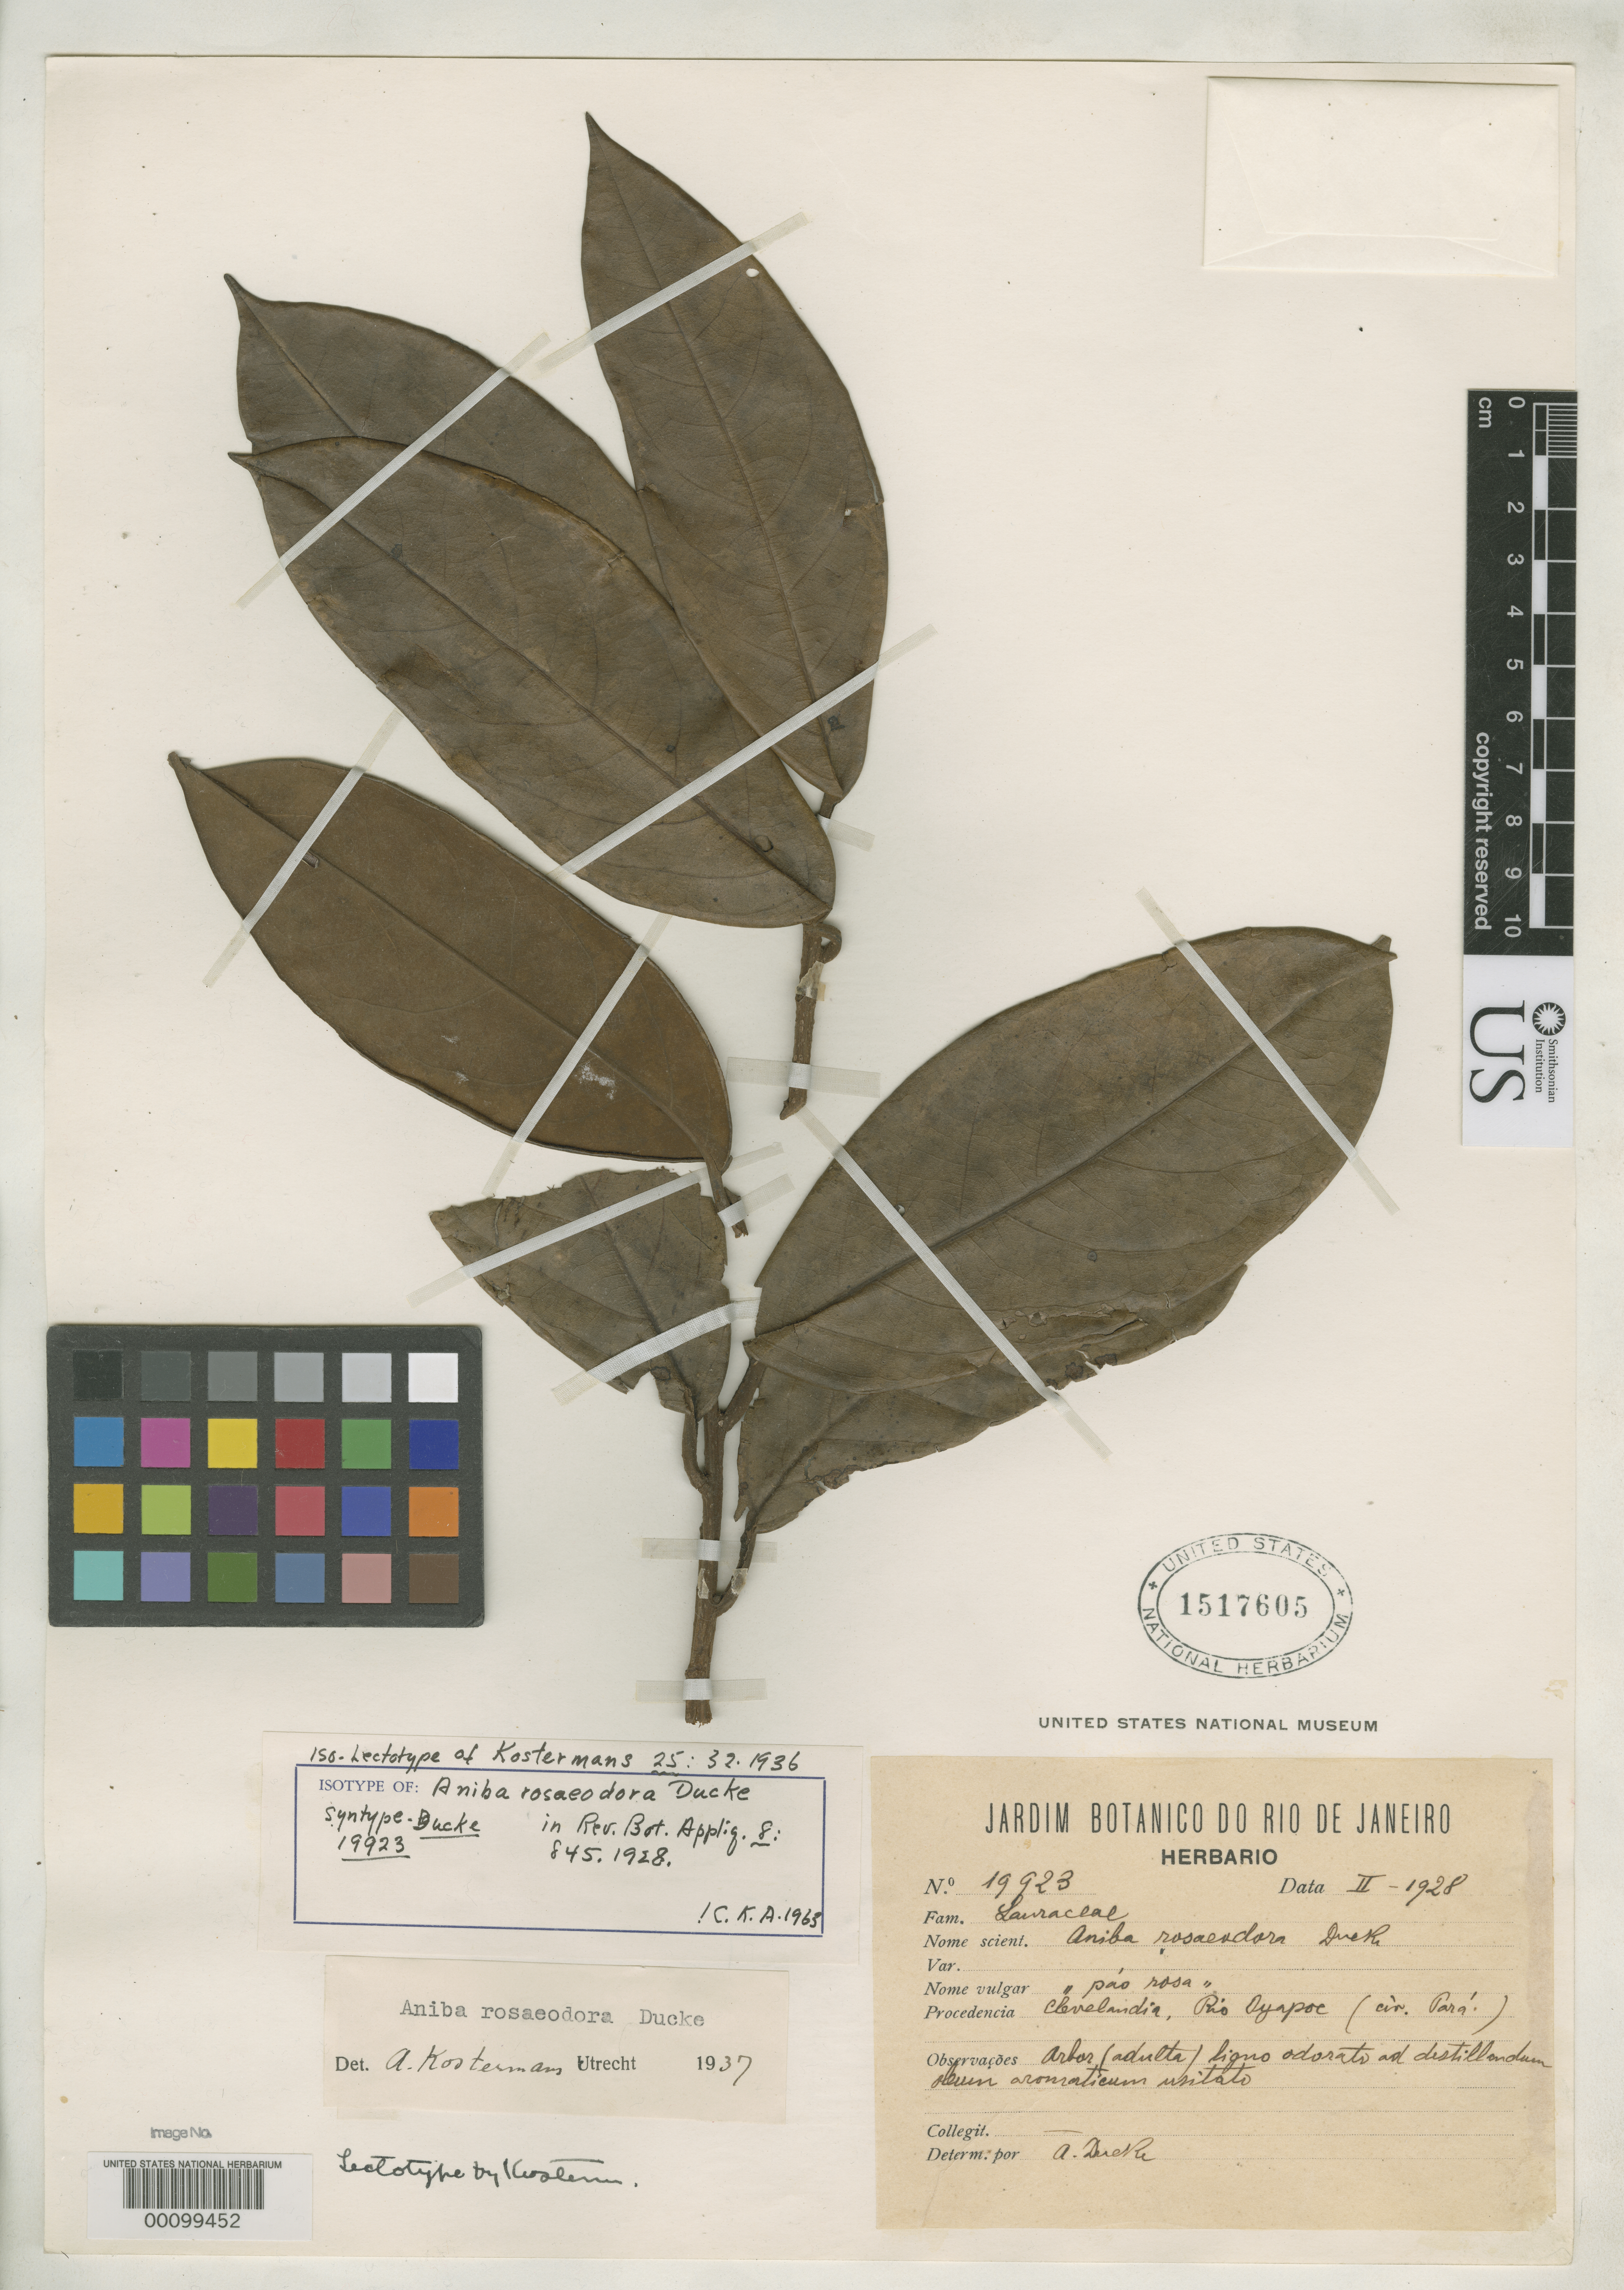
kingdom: Plantae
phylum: Tracheophyta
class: Magnoliopsida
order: Laurales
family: Lauraceae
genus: Aniba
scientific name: Aniba rosaeodora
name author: Ducke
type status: Isolectotype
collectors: A. Ducke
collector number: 19923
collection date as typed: Feb 1928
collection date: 1928-02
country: Brazil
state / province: Pará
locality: Rio Oyapoc.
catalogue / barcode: US 1517605